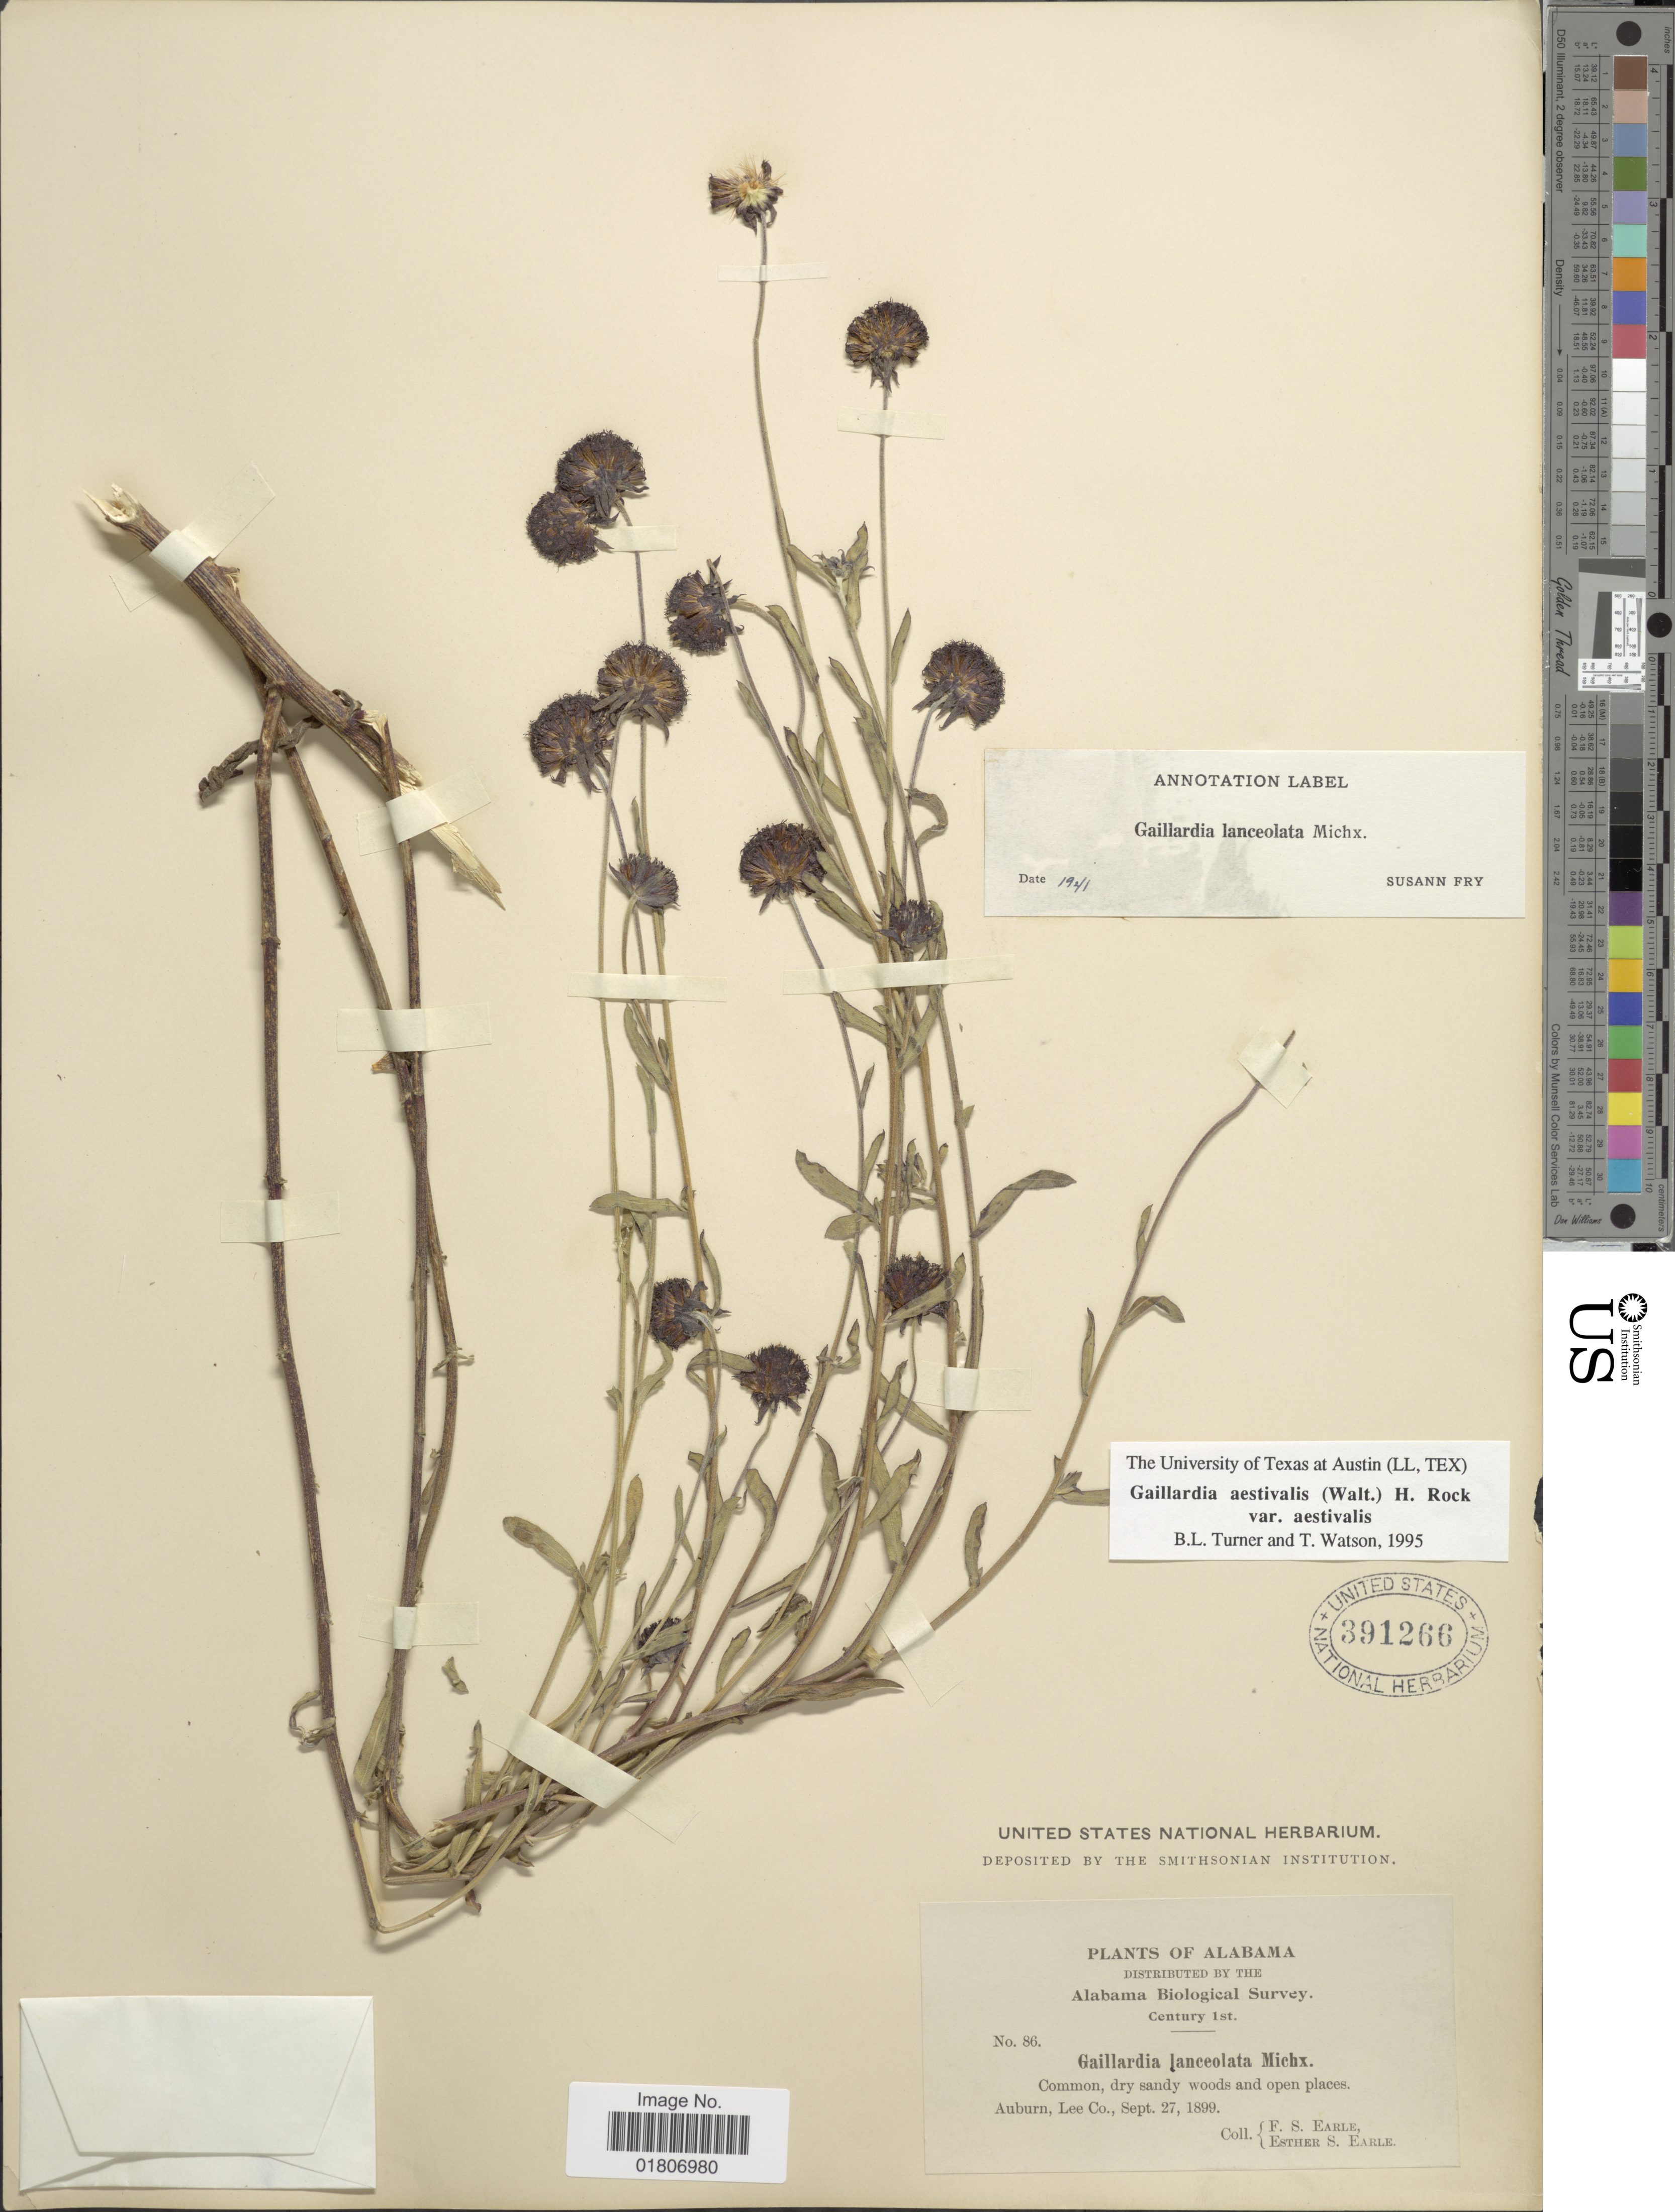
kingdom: Plantae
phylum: Tracheophyta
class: Magnoliopsida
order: Asterales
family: Asteraceae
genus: Gaillardia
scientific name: Gaillardia aestivalis var. aestivalis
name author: (Walter) H. Rock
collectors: F. S. Earle & E. S. Earle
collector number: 86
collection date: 1899-09-27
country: United States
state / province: Alabama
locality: Auburn, Lee Co.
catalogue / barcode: US 391266